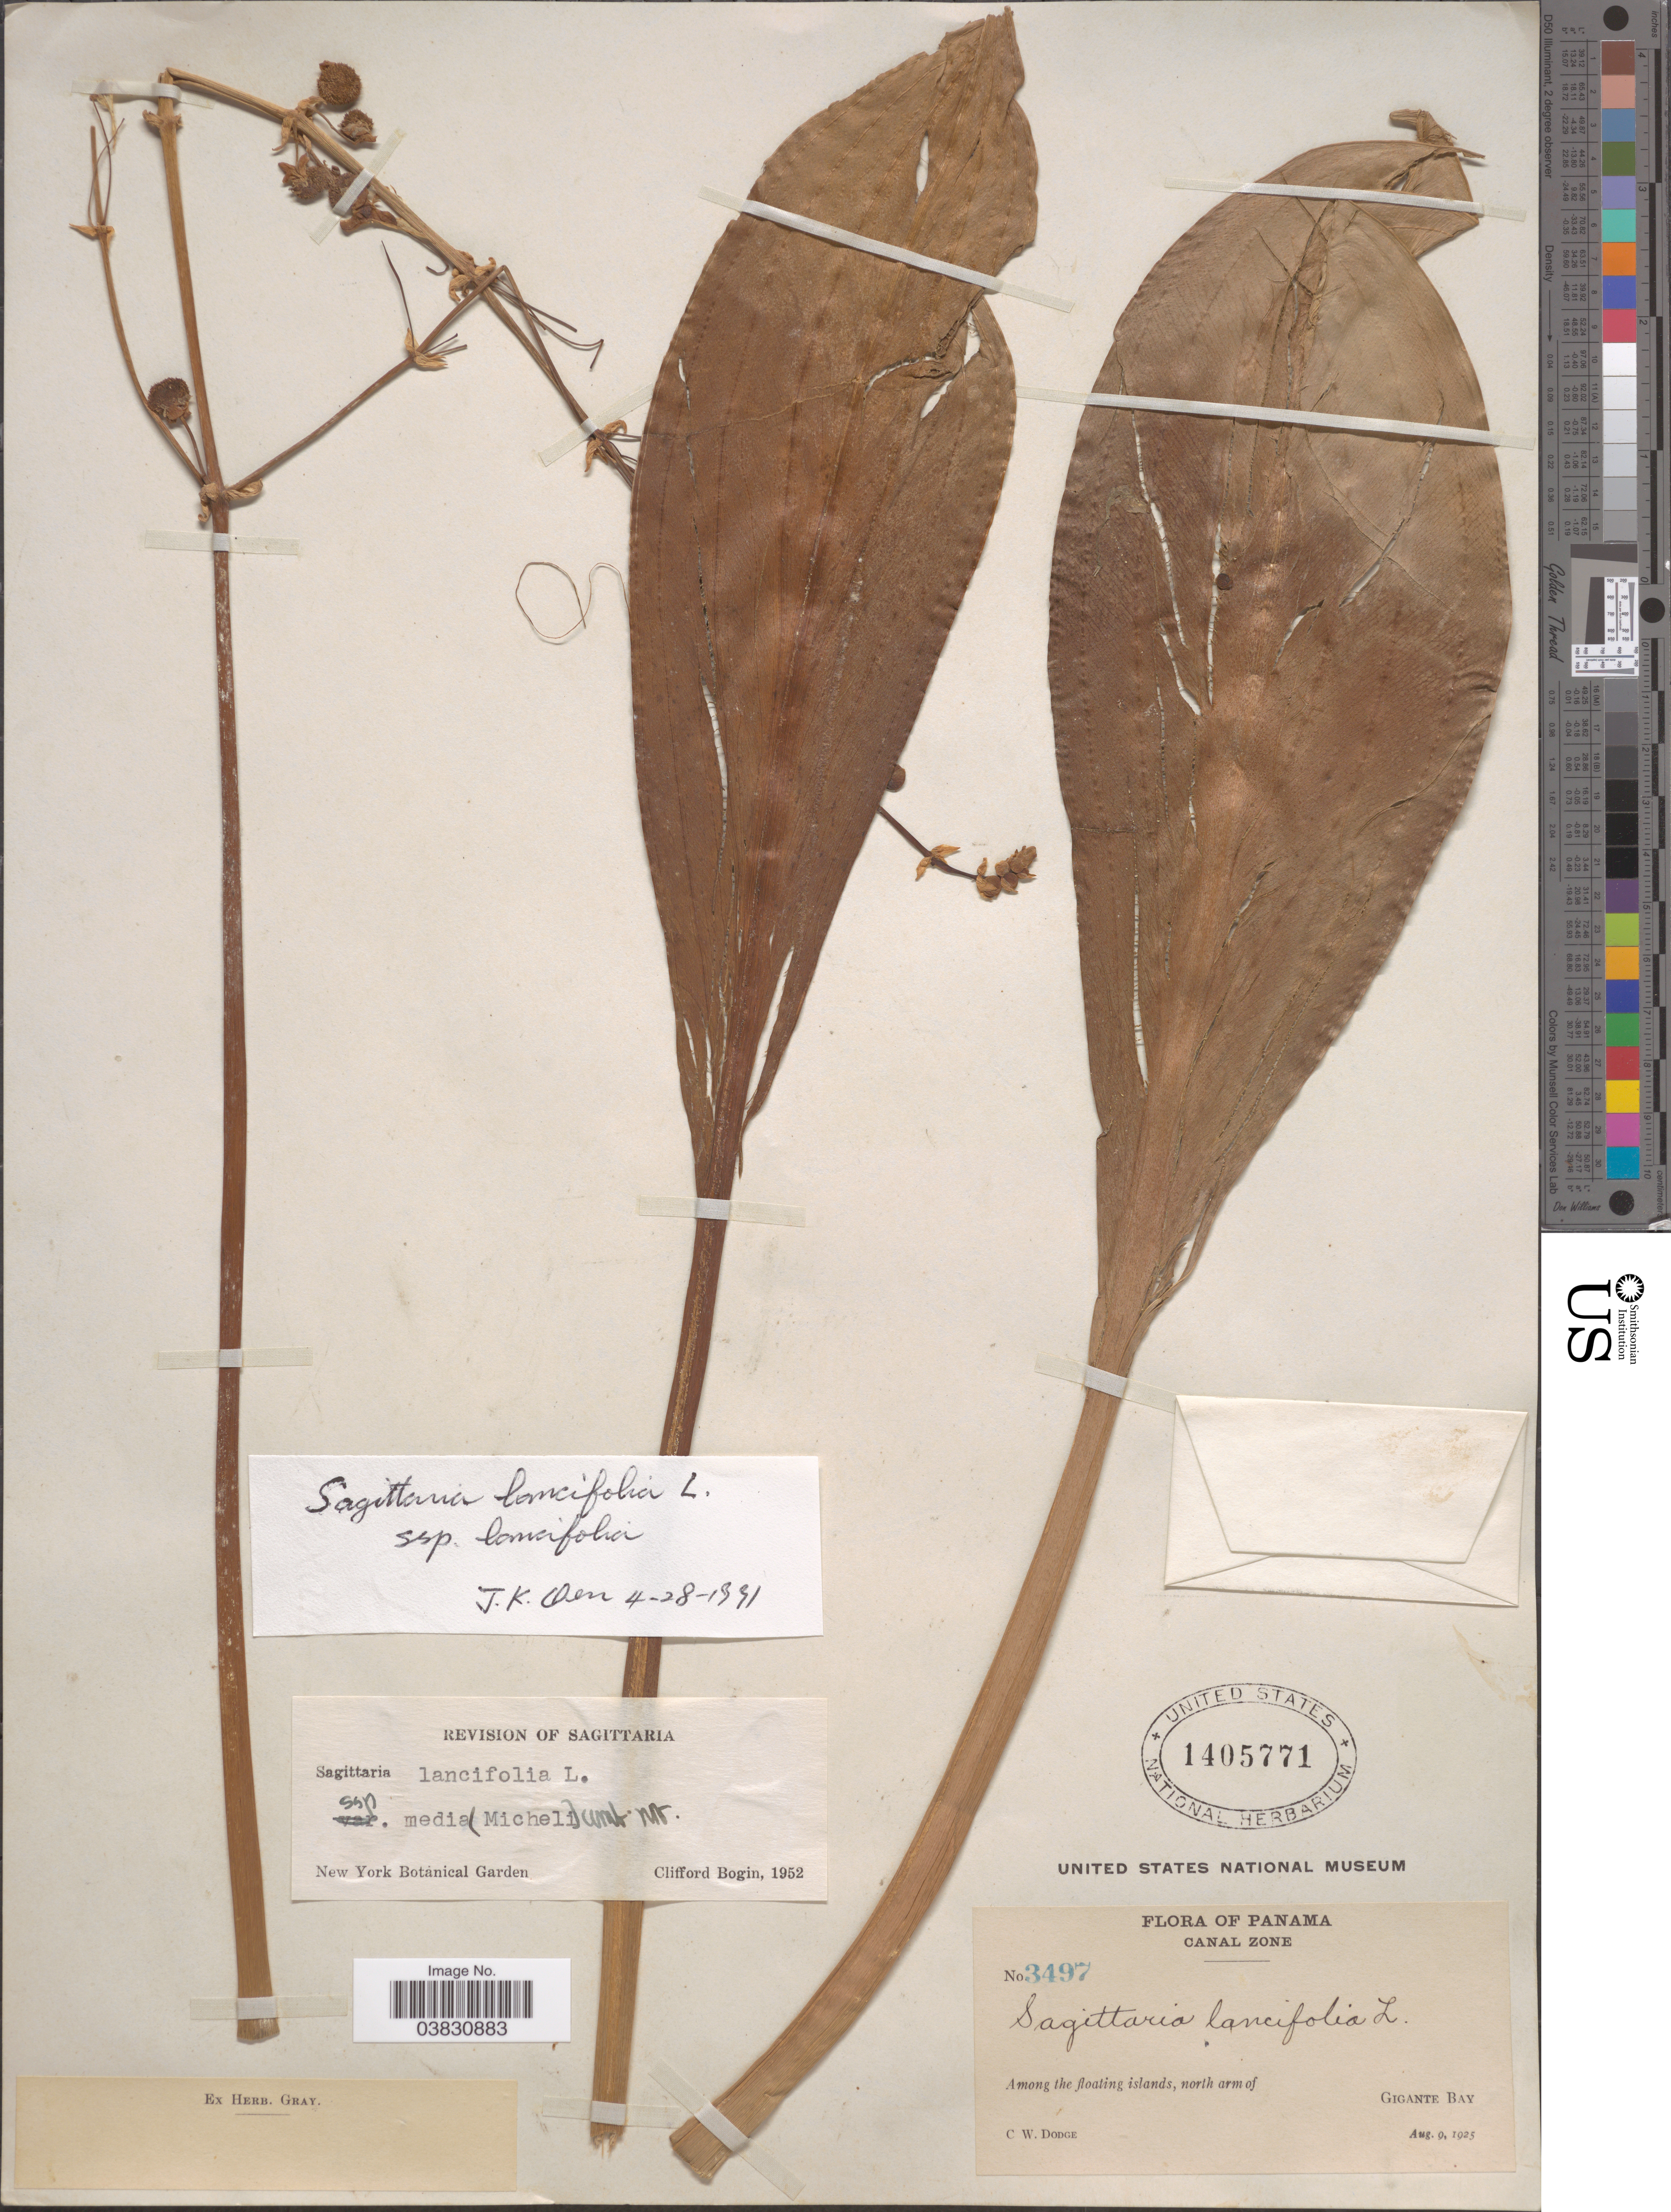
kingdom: Plantae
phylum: Tracheophyta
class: Liliopsida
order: Alismatales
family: Alismataceae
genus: Sagittaria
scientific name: Sagittaria lancifolia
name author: L.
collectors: C. Dodge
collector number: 3497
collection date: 1925-08-09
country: Panama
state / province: Colón / Panamá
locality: Canal Zone. Among the floating islands, north arm of Gigante Bay.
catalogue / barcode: US 1405771